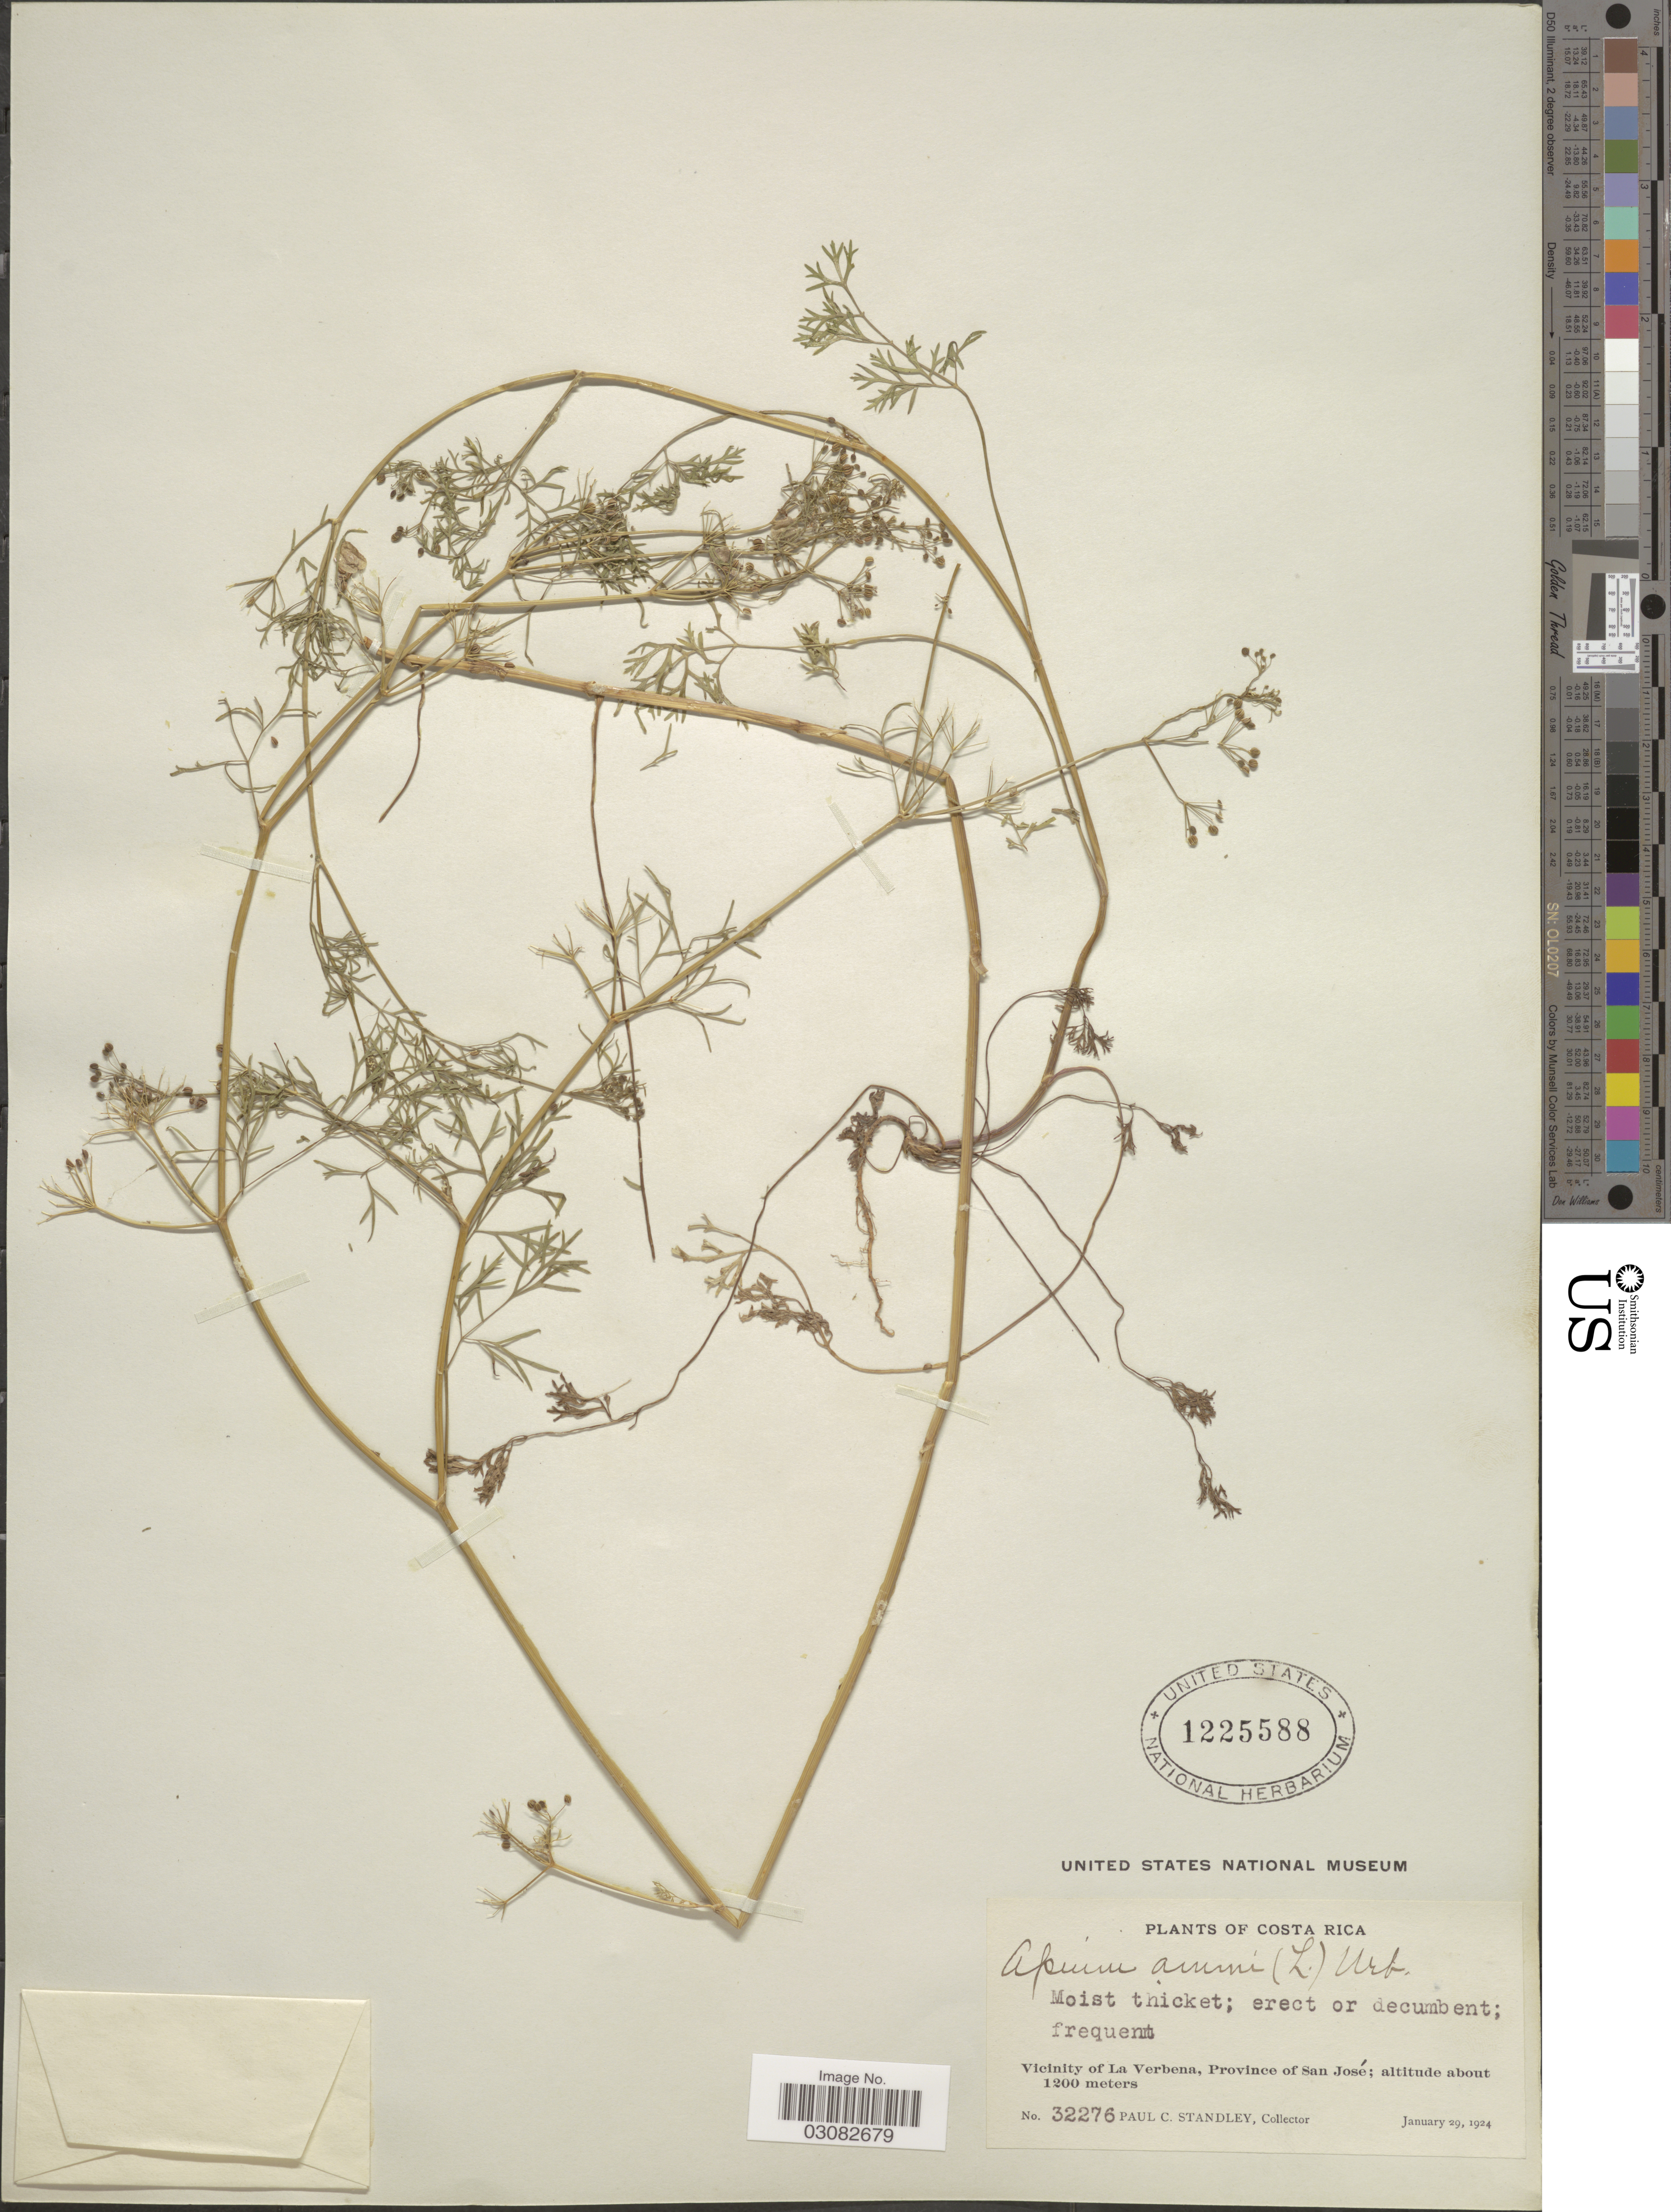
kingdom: Plantae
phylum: Tracheophyta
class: Magnoliopsida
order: Apiales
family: Apiaceae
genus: Apium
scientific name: Apium ammi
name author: (Jacq.) Urb.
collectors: P. C. Standley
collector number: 32276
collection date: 1924-01-29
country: Costa Rica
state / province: San José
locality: Vicinity of La Verbena.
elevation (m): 1200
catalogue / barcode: US 1225588